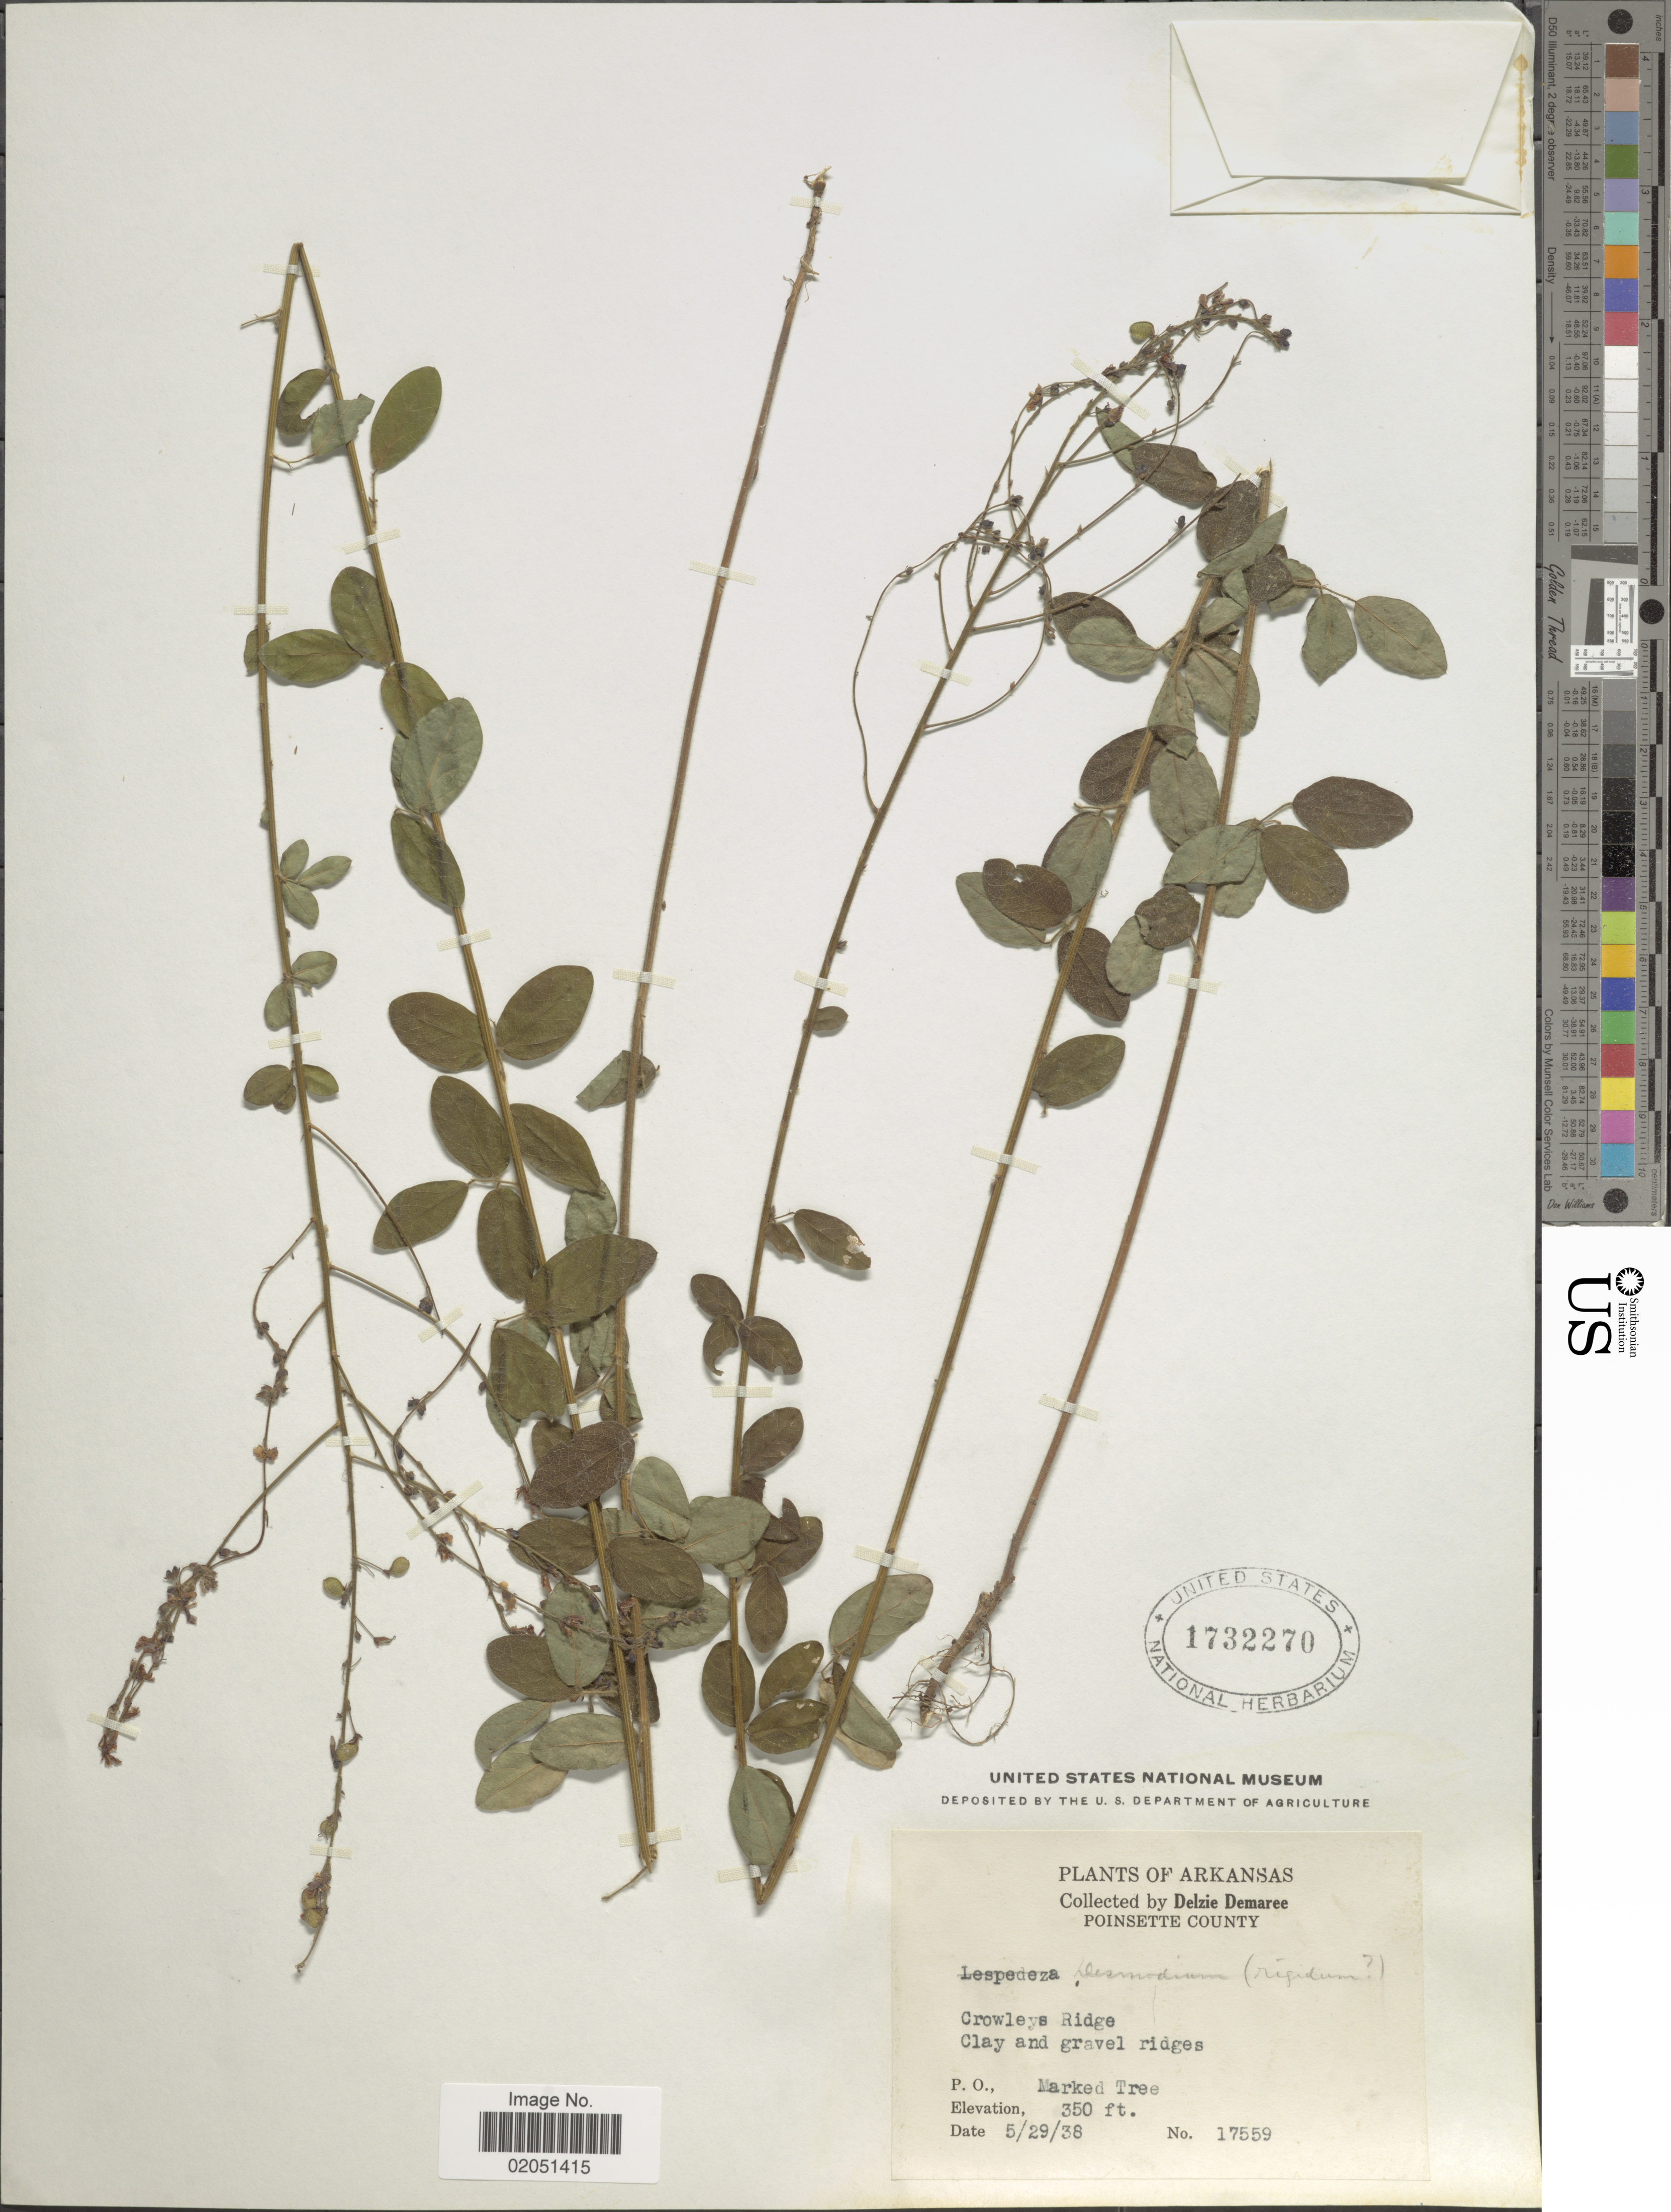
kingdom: Plantae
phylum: Tracheophyta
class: Magnoliopsida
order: Fabales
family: Fabaceae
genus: Desmodium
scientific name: Desmodium rigidum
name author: (Elliott) DC.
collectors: D. Demaree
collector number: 17559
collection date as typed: Transcribed d/m/y: 29/5/38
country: United States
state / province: Arkansas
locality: Poinsette County, Crowleys Ridge, clay and gravel ridges.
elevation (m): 107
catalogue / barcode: US 1732270